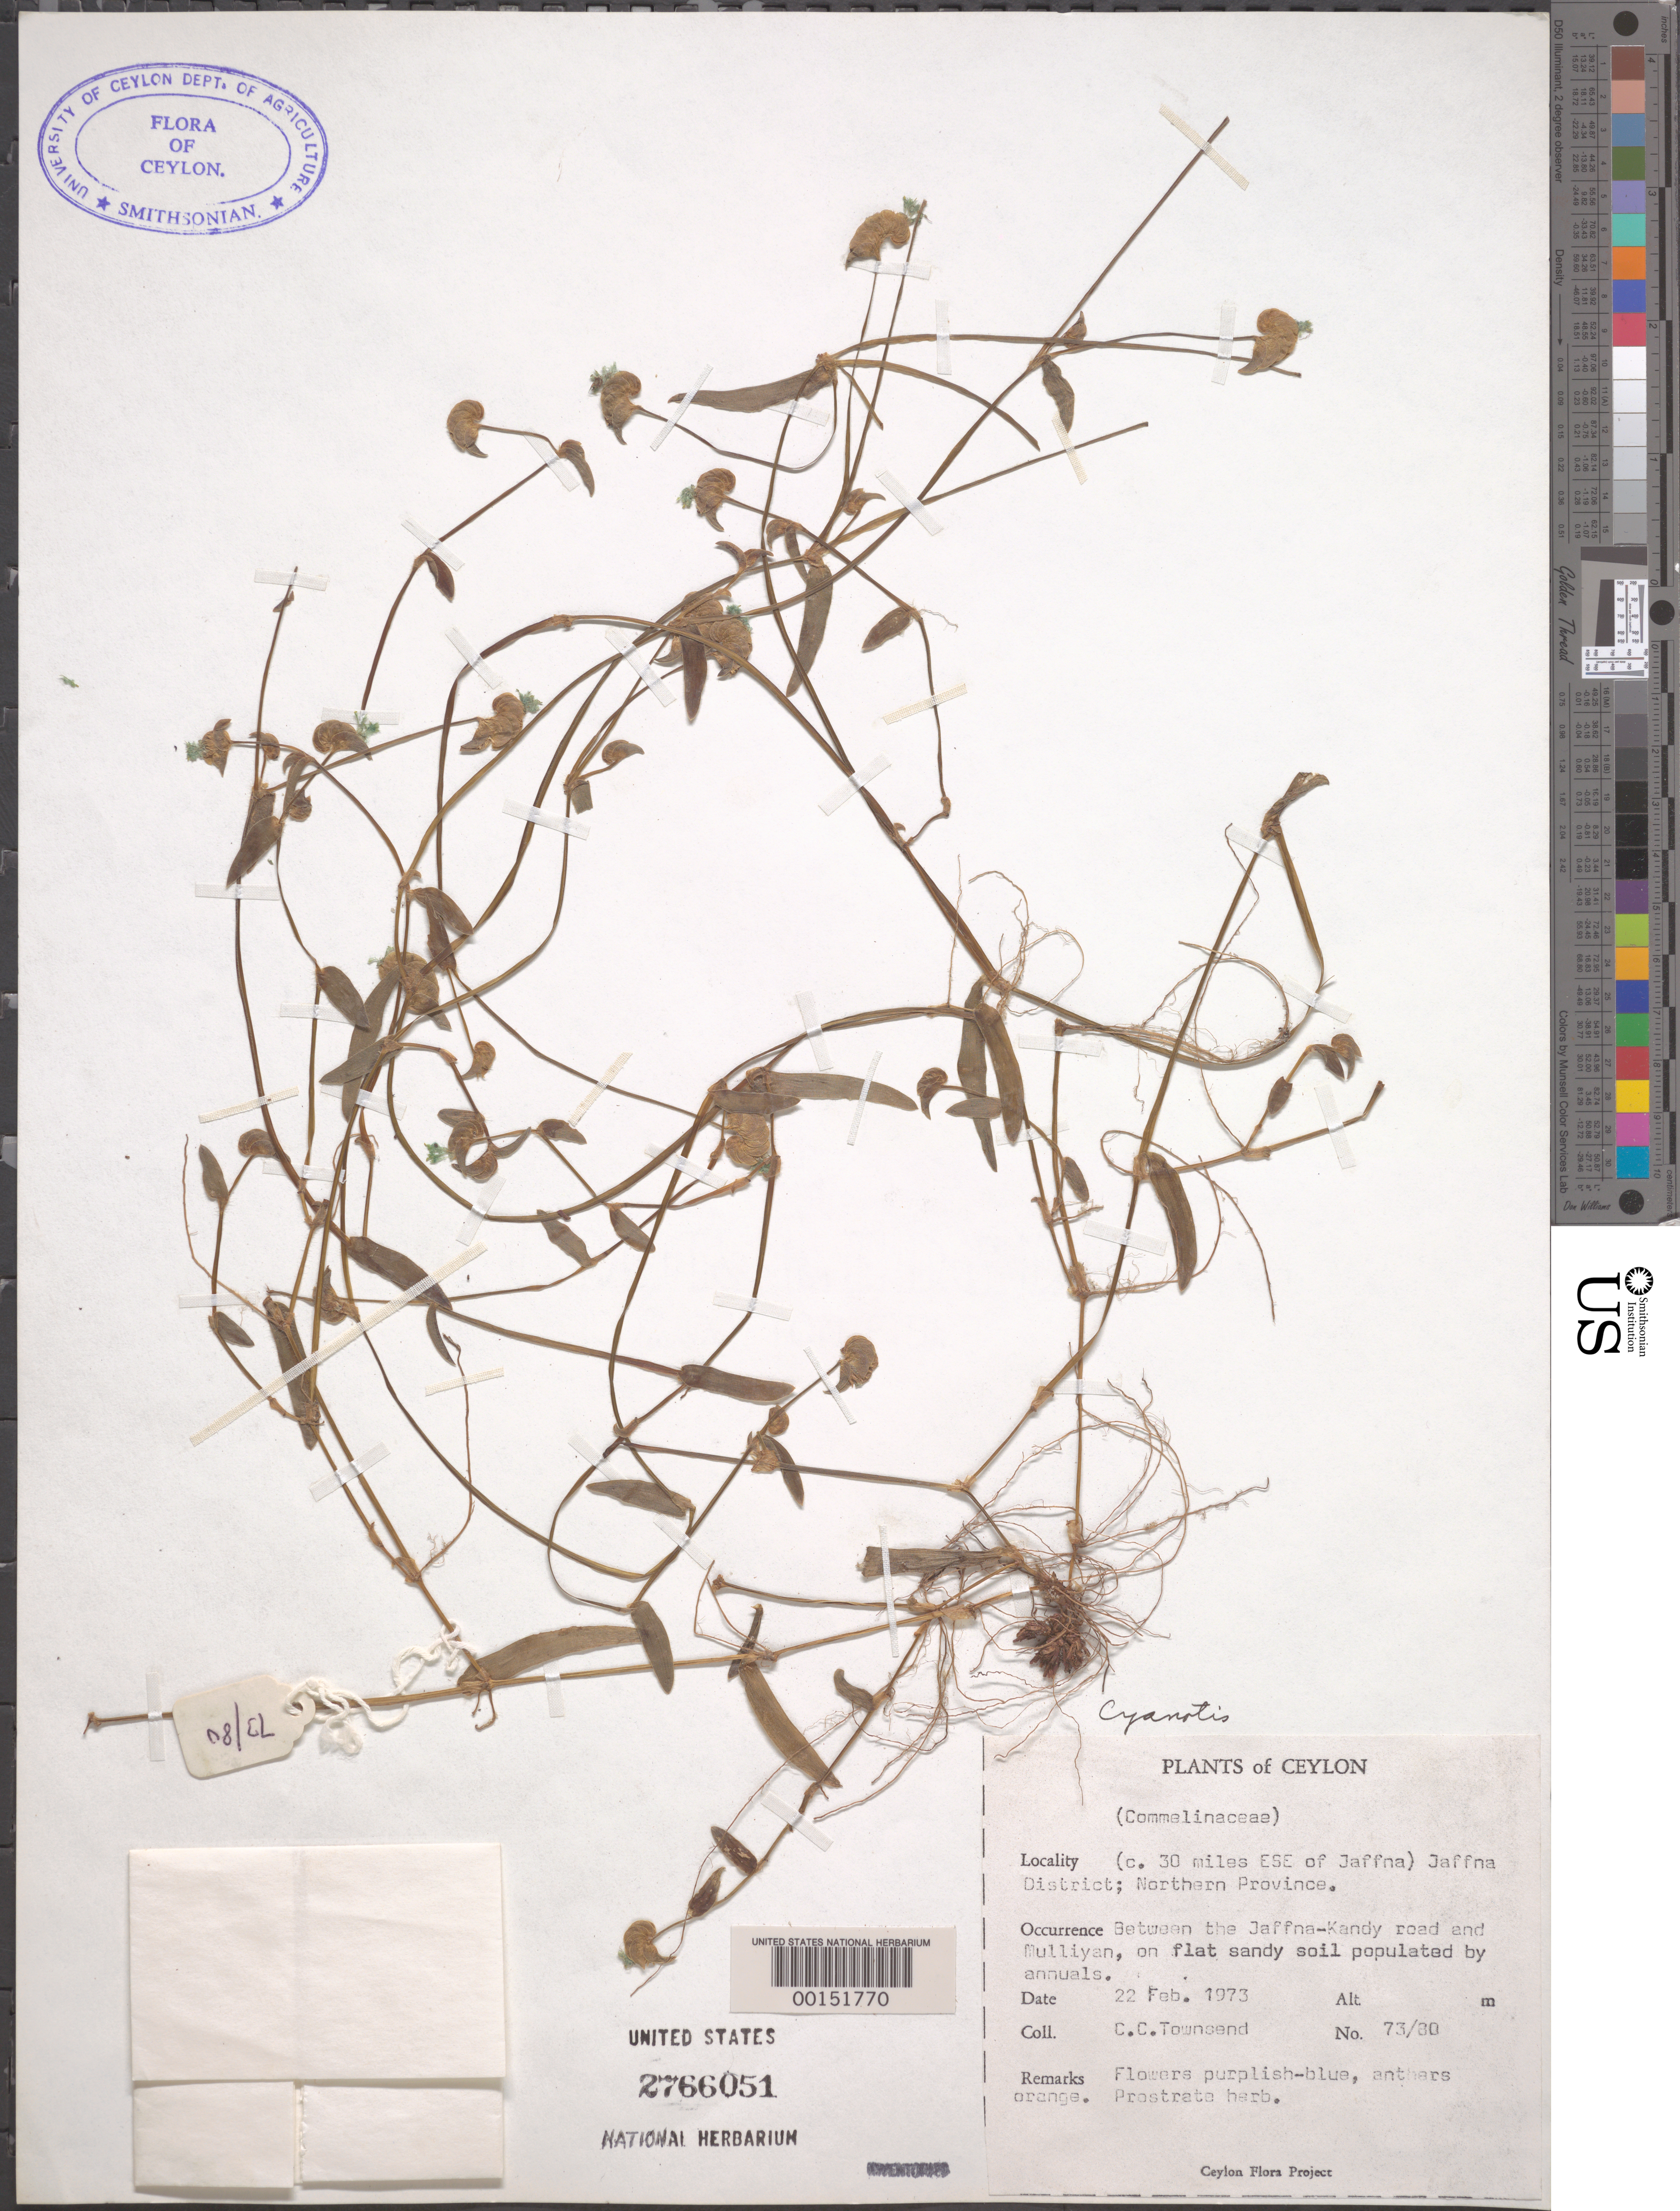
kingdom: Plantae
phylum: Tracheophyta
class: Liliopsida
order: Commelinales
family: Commelinaceae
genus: Cyanotis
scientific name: Cyanotis burmanniana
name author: Wight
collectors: C. C. Townsend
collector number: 73/80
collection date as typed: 22 Feb 1973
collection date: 1973-02-22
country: Sri Lanka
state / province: Northern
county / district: Jaffna Dist.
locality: Between jaffna-kandy road and mulliyan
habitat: Flat, sandy soil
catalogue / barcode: US 2766051